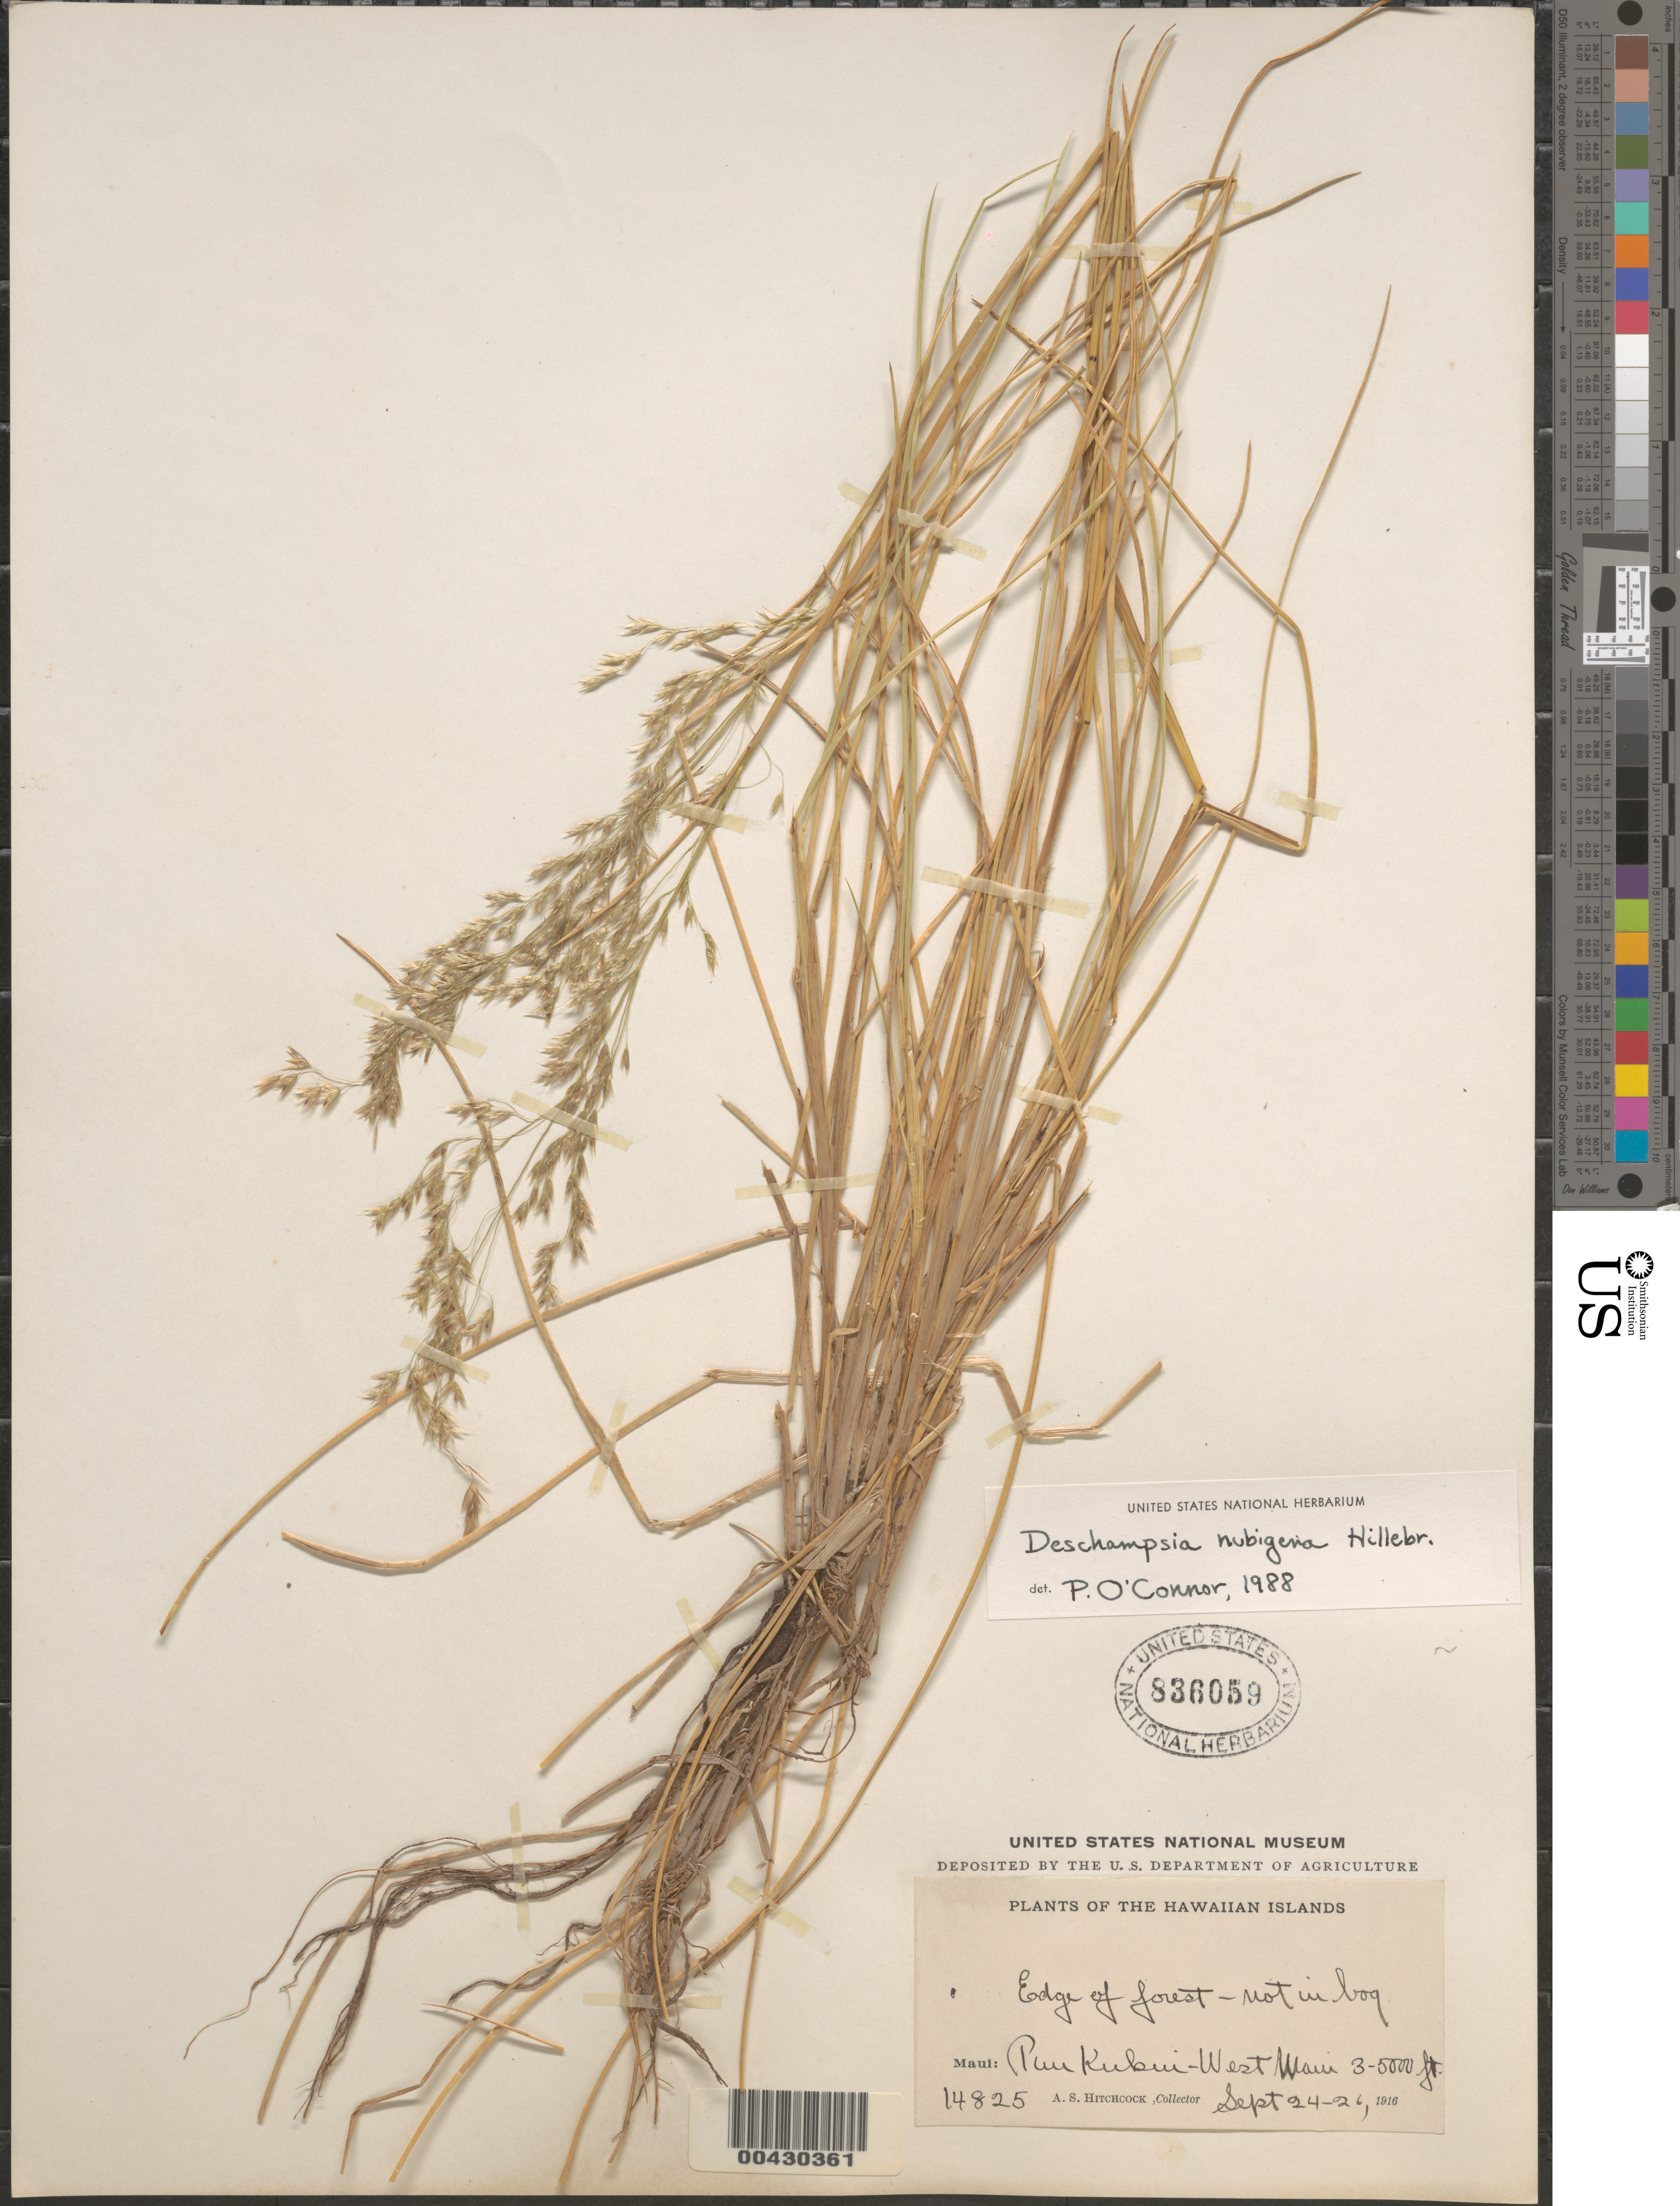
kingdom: Plantae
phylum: Tracheophyta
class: Liliopsida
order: Poales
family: Poaceae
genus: Deschampsia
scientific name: Deschampsia nubigena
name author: Hillebr.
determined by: O'Connor, P.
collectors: A. S. Hitchcock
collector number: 14825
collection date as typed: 24 Sep 1916 to 26 Sep 1916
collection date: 1916-09-24/1916-09-26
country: United States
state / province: Hawaii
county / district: Maui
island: Maui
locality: Puu Kukui-W Maui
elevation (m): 914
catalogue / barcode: US 836059